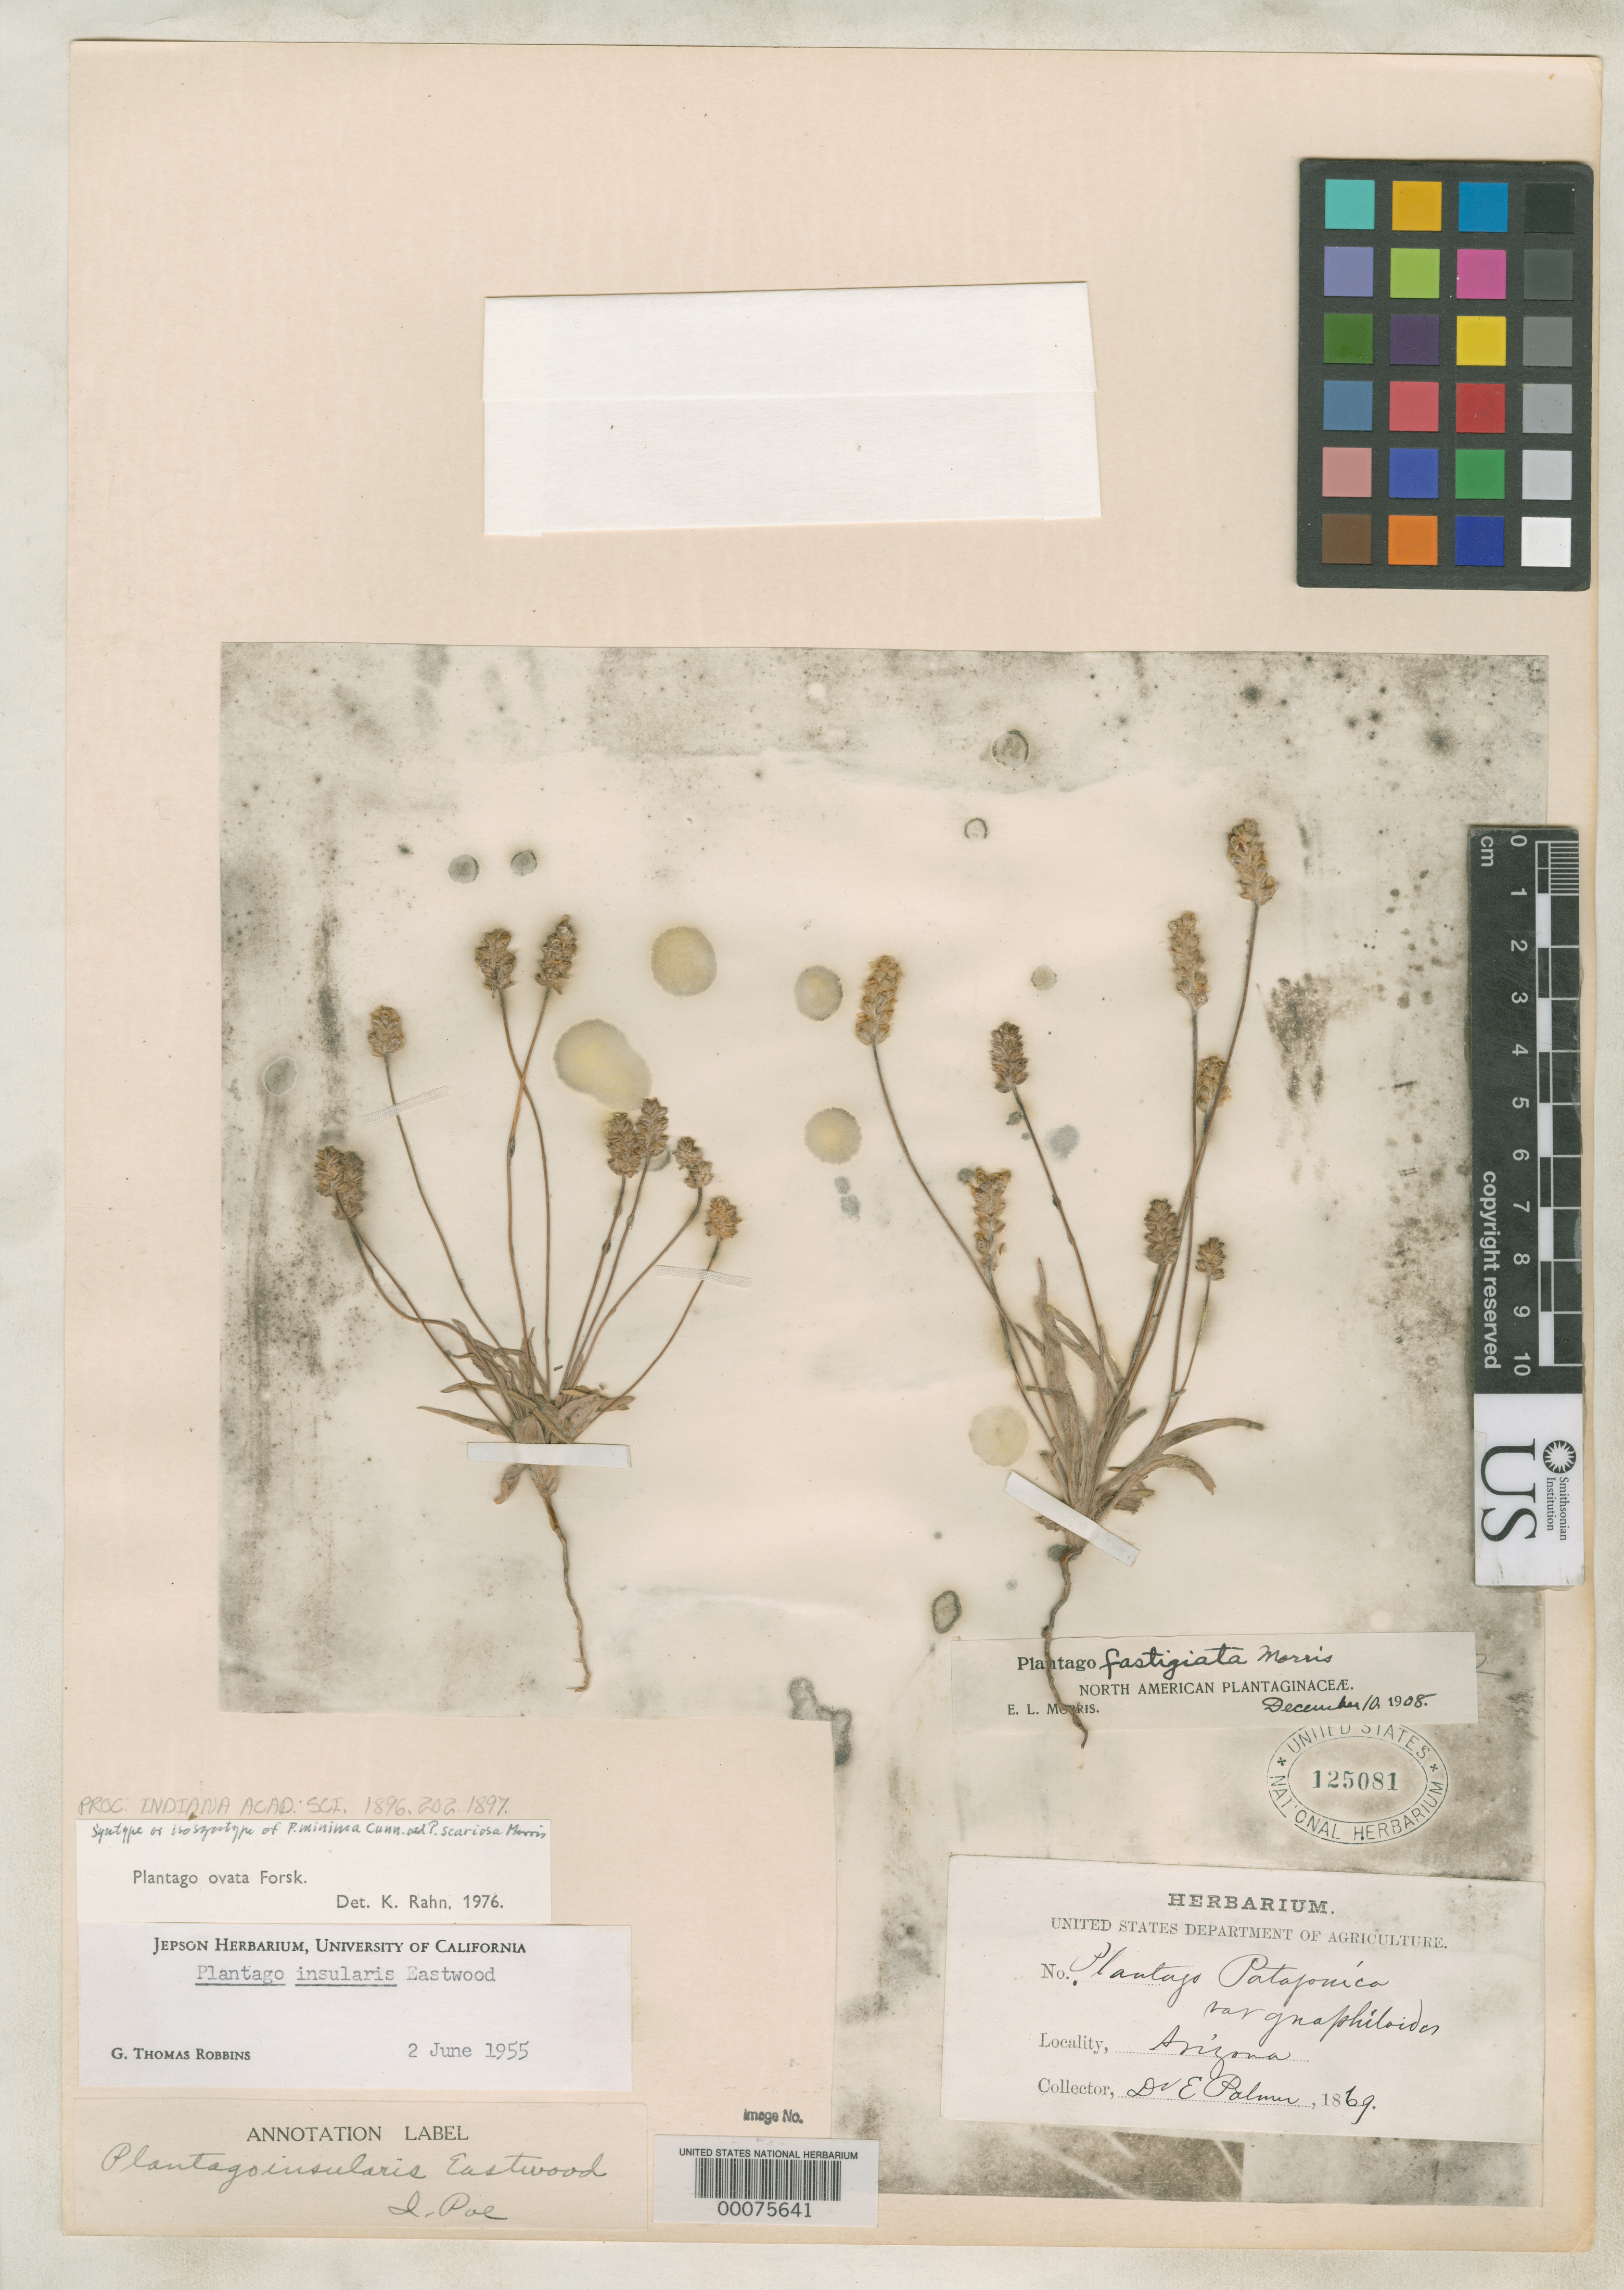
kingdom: Plantae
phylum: Tracheophyta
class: Magnoliopsida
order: Lamiales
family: Plantaginaceae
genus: Plantago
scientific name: Plantago minima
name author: A.M. Cunn.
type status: Syntype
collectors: E. Palmer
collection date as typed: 1869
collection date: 1869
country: United States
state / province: Arizona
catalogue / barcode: US 125081